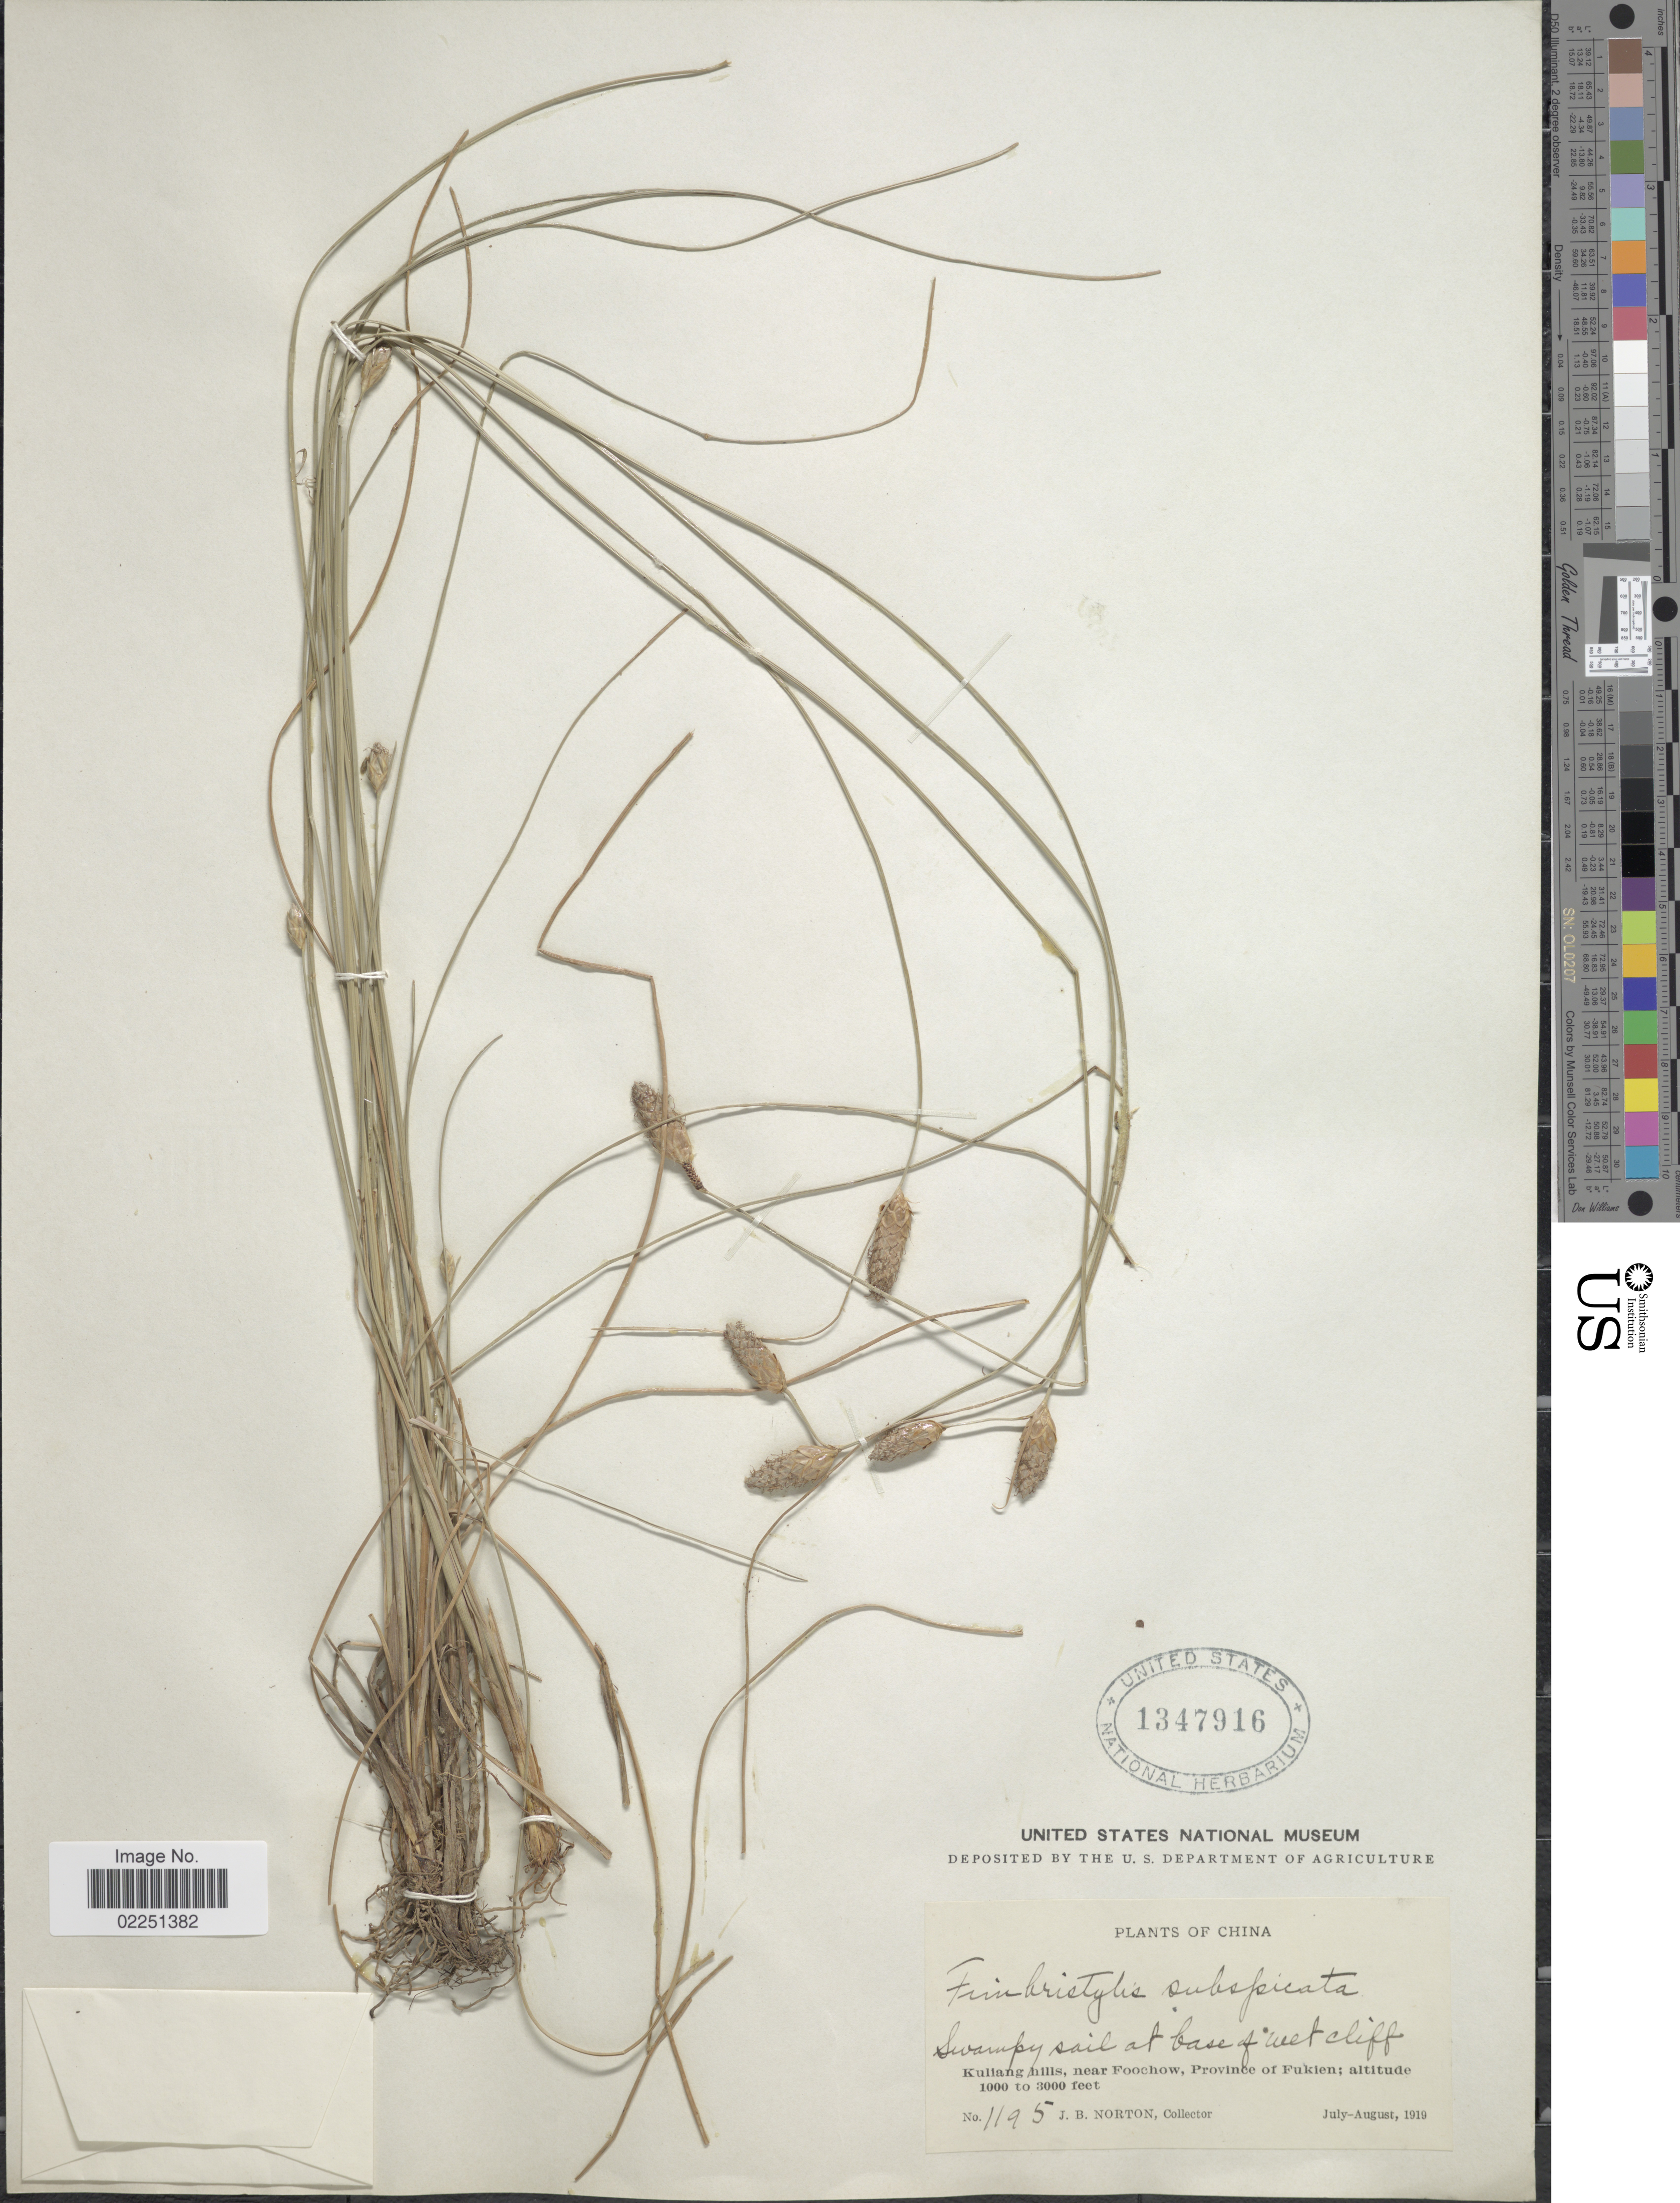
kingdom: Plantae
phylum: Tracheophyta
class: Liliopsida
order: Poales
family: Cyperaceae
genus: Fimbristylis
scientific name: Fimbristylis subbispicata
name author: Nees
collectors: J. B. Norton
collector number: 1195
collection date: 1919-07/1919-08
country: China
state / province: Fujian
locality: Kuliang hills, near Foochow, Province of Fukien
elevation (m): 305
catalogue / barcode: US 1347916